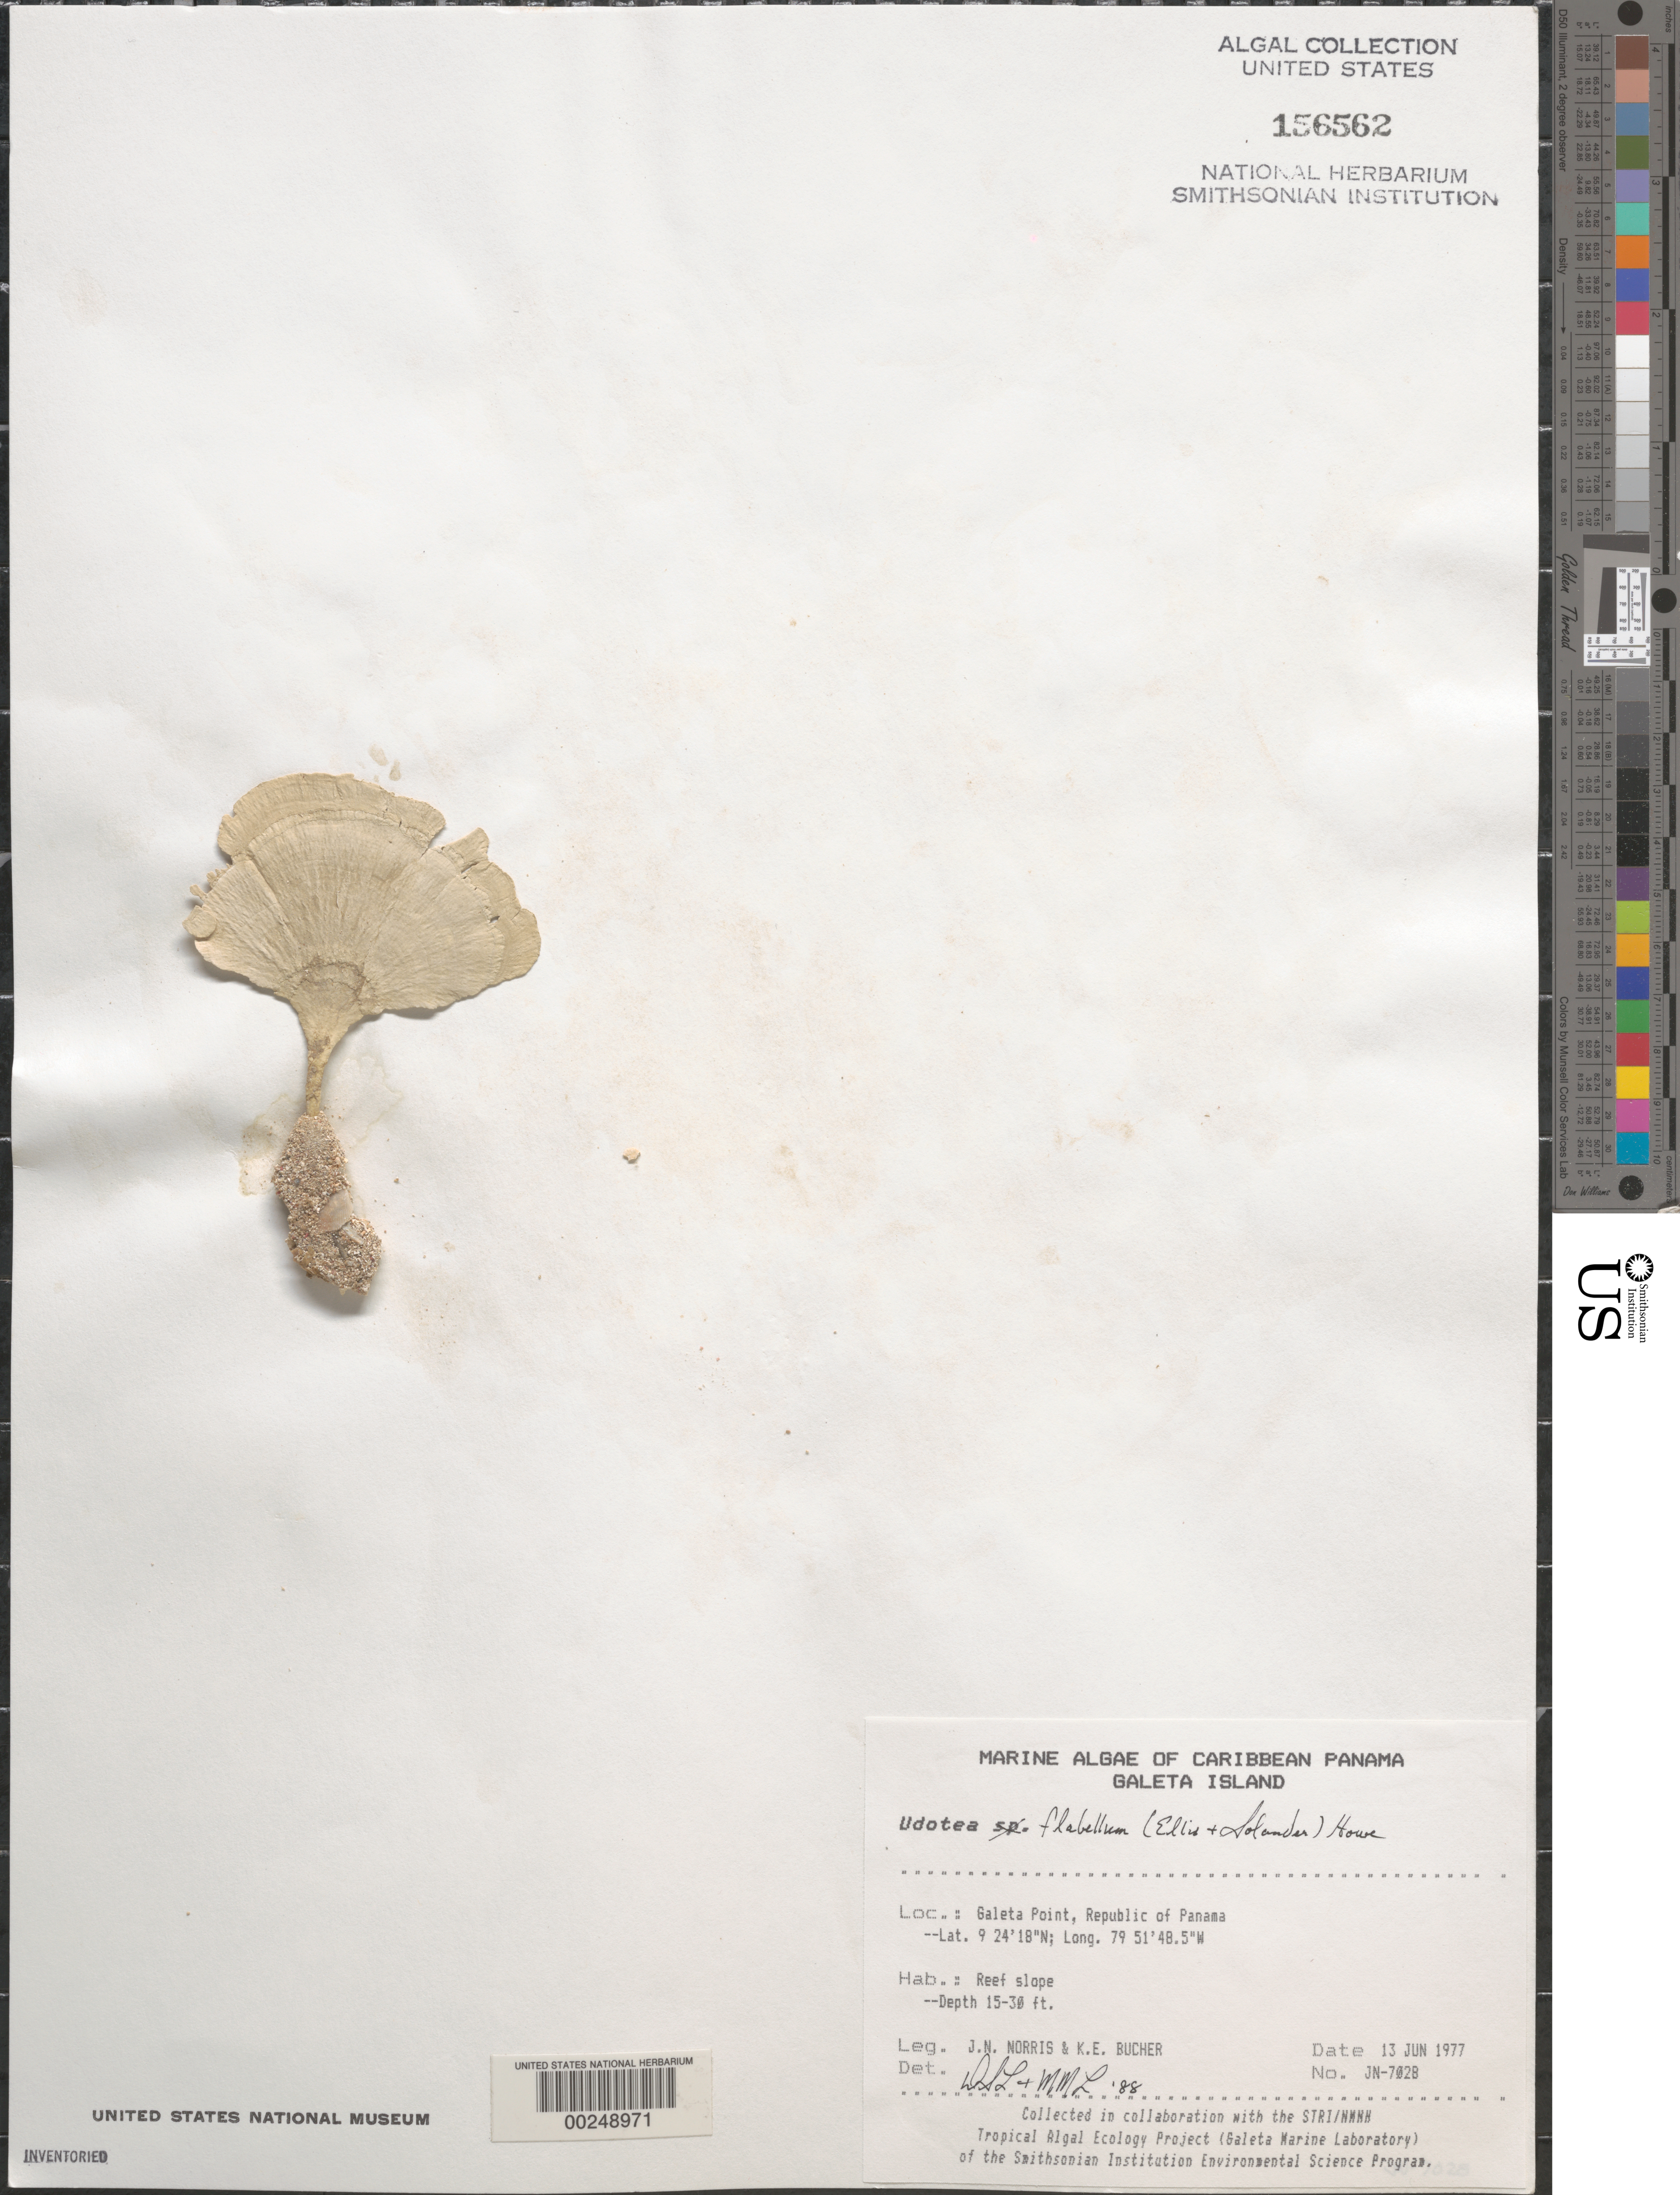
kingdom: Plantae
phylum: Chlorophyta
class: Ulvophyceae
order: Bryopsidales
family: Udoteaceae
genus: Udotea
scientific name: Udotea flabellum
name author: (J. Ellis & Sol.) M. Howe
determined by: Littler, D. S.; Littler, M. M.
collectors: J. N. Norris & K. E. Bucher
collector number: JN-7028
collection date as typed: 13 Jun 1977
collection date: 1977-06-13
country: Panama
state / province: Colón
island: Galeta Island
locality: Galeta Point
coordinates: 9 24' 18" N, 79 51' 48.5" W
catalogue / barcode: US 156562